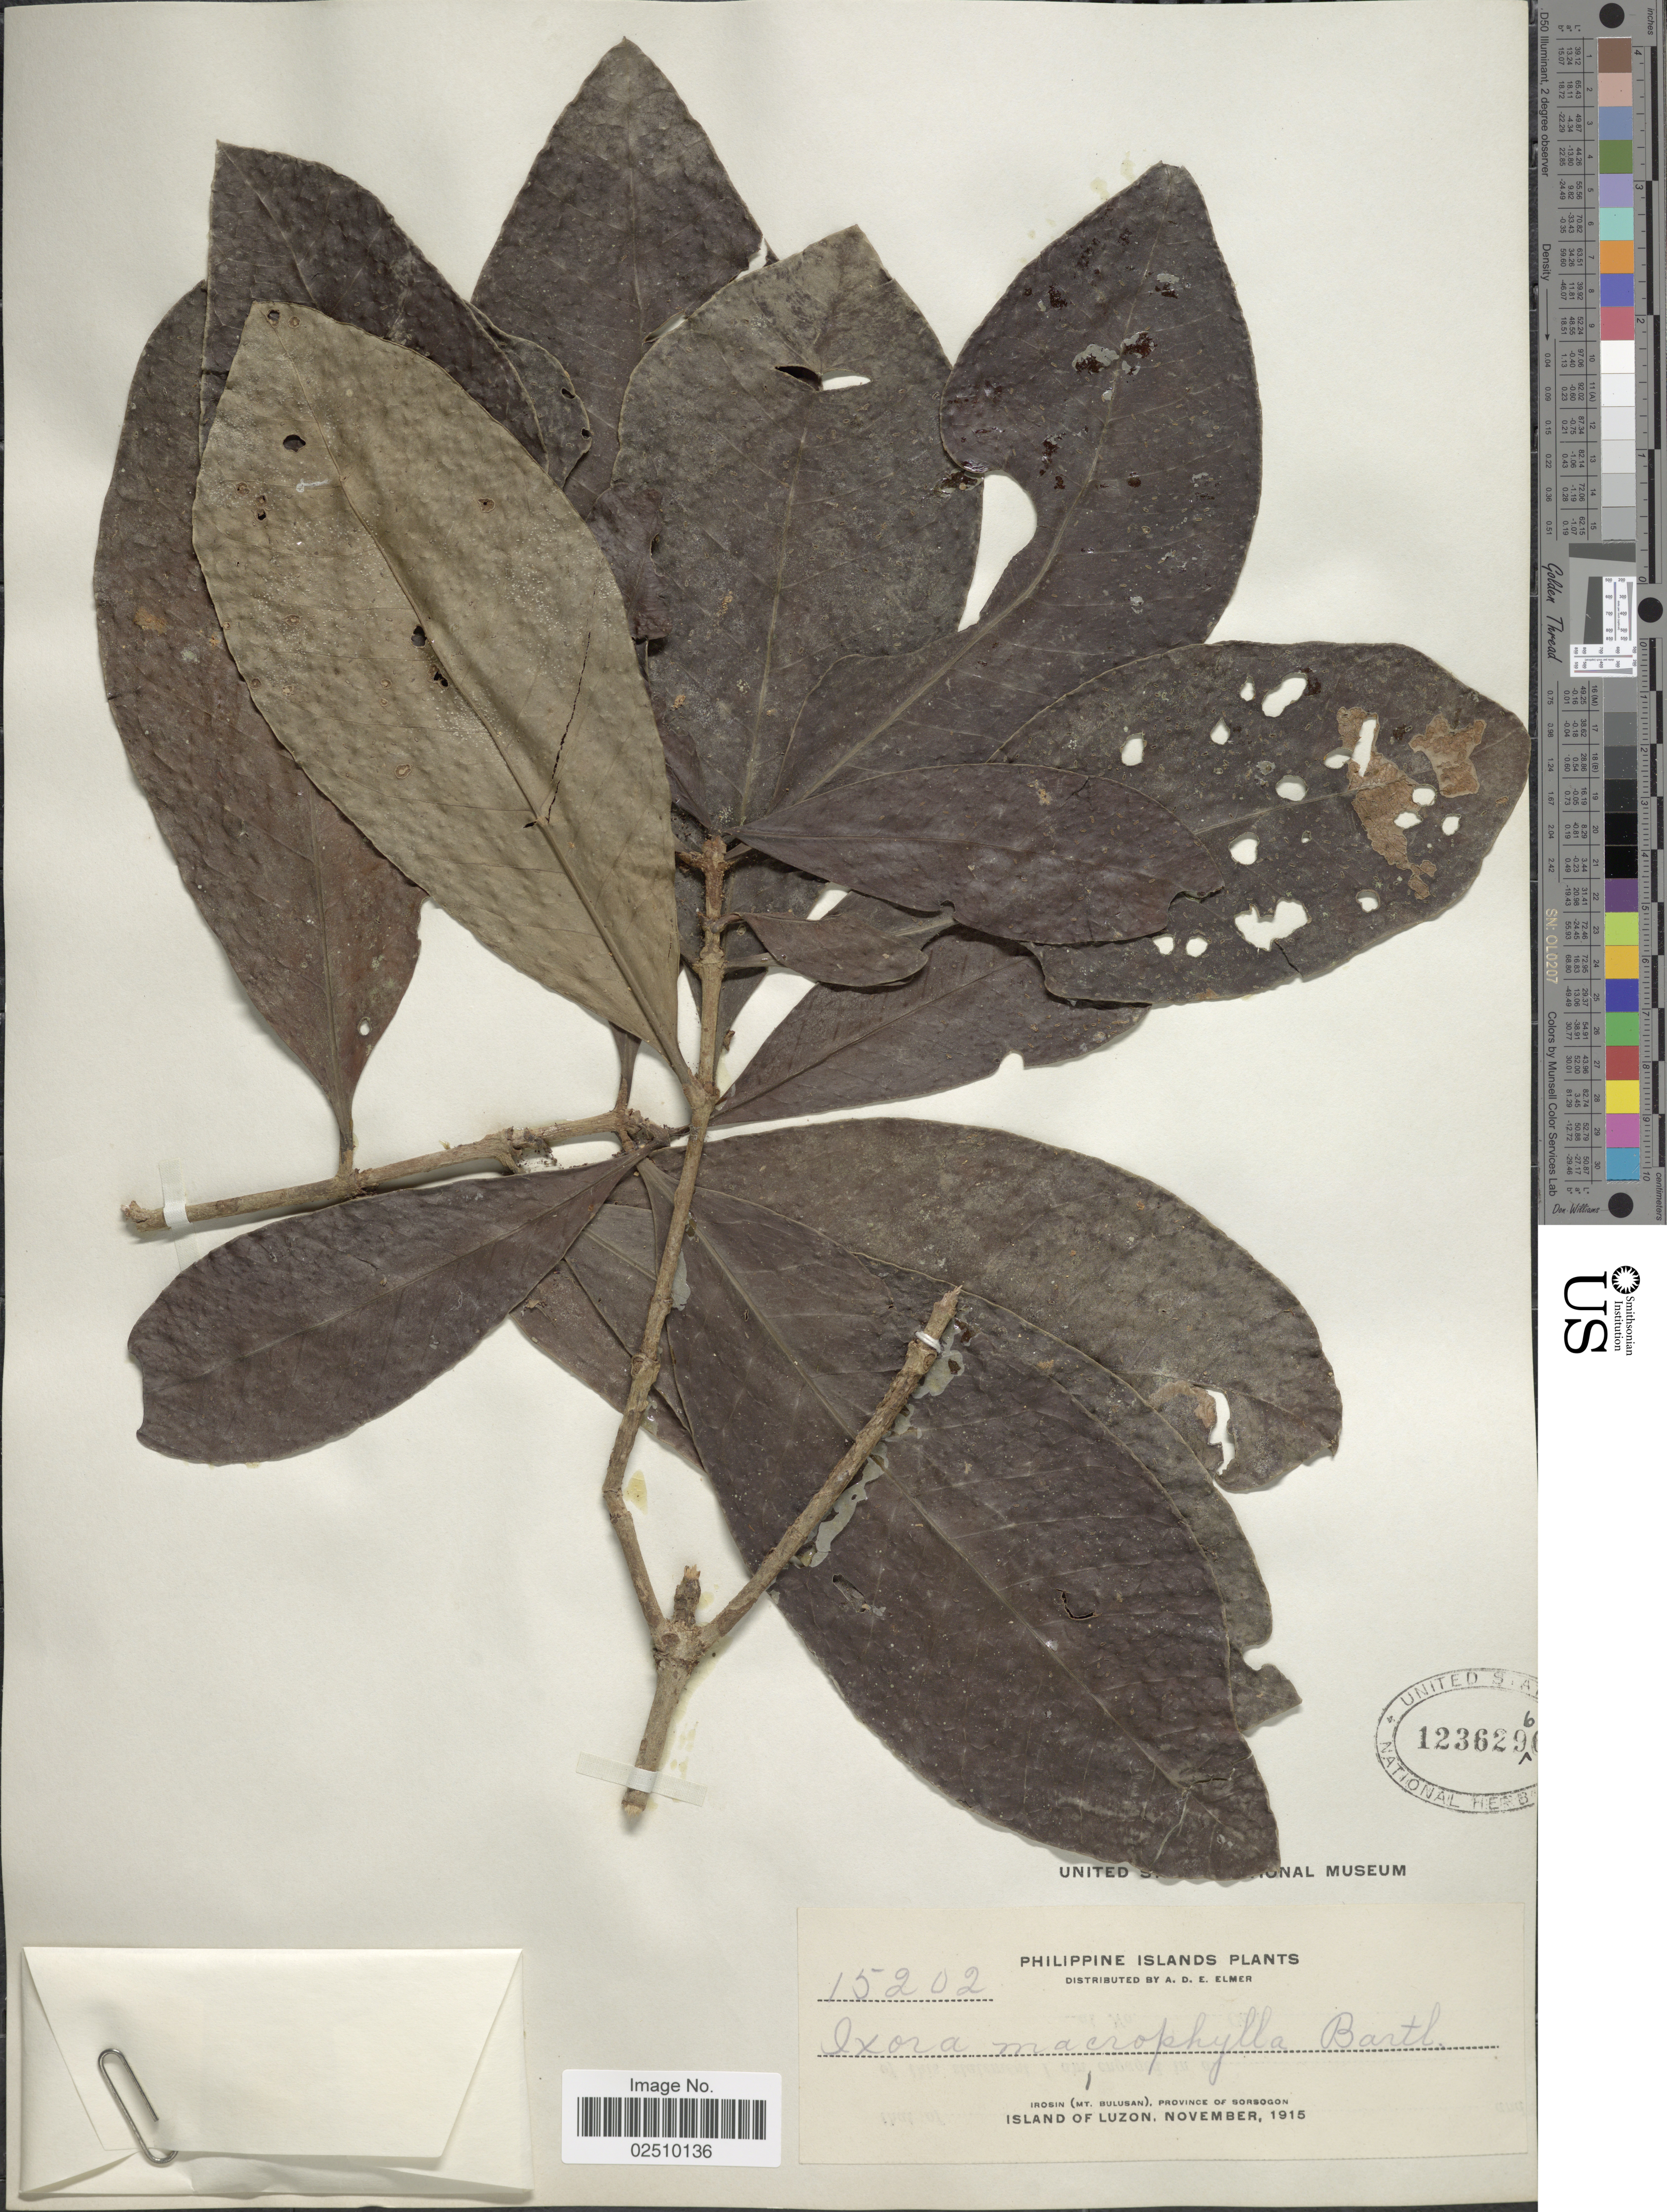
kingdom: Plantae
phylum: Tracheophyta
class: Magnoliopsida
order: Gentianales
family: Rubiaceae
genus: Ixora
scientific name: Ixora macrophylla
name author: Bartl. ex DC.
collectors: A. D. E. Elmer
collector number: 15202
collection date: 1915-11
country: Philippines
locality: Irosin, (Mt. Bulusan) Province of Sorsogon Island of Luzon